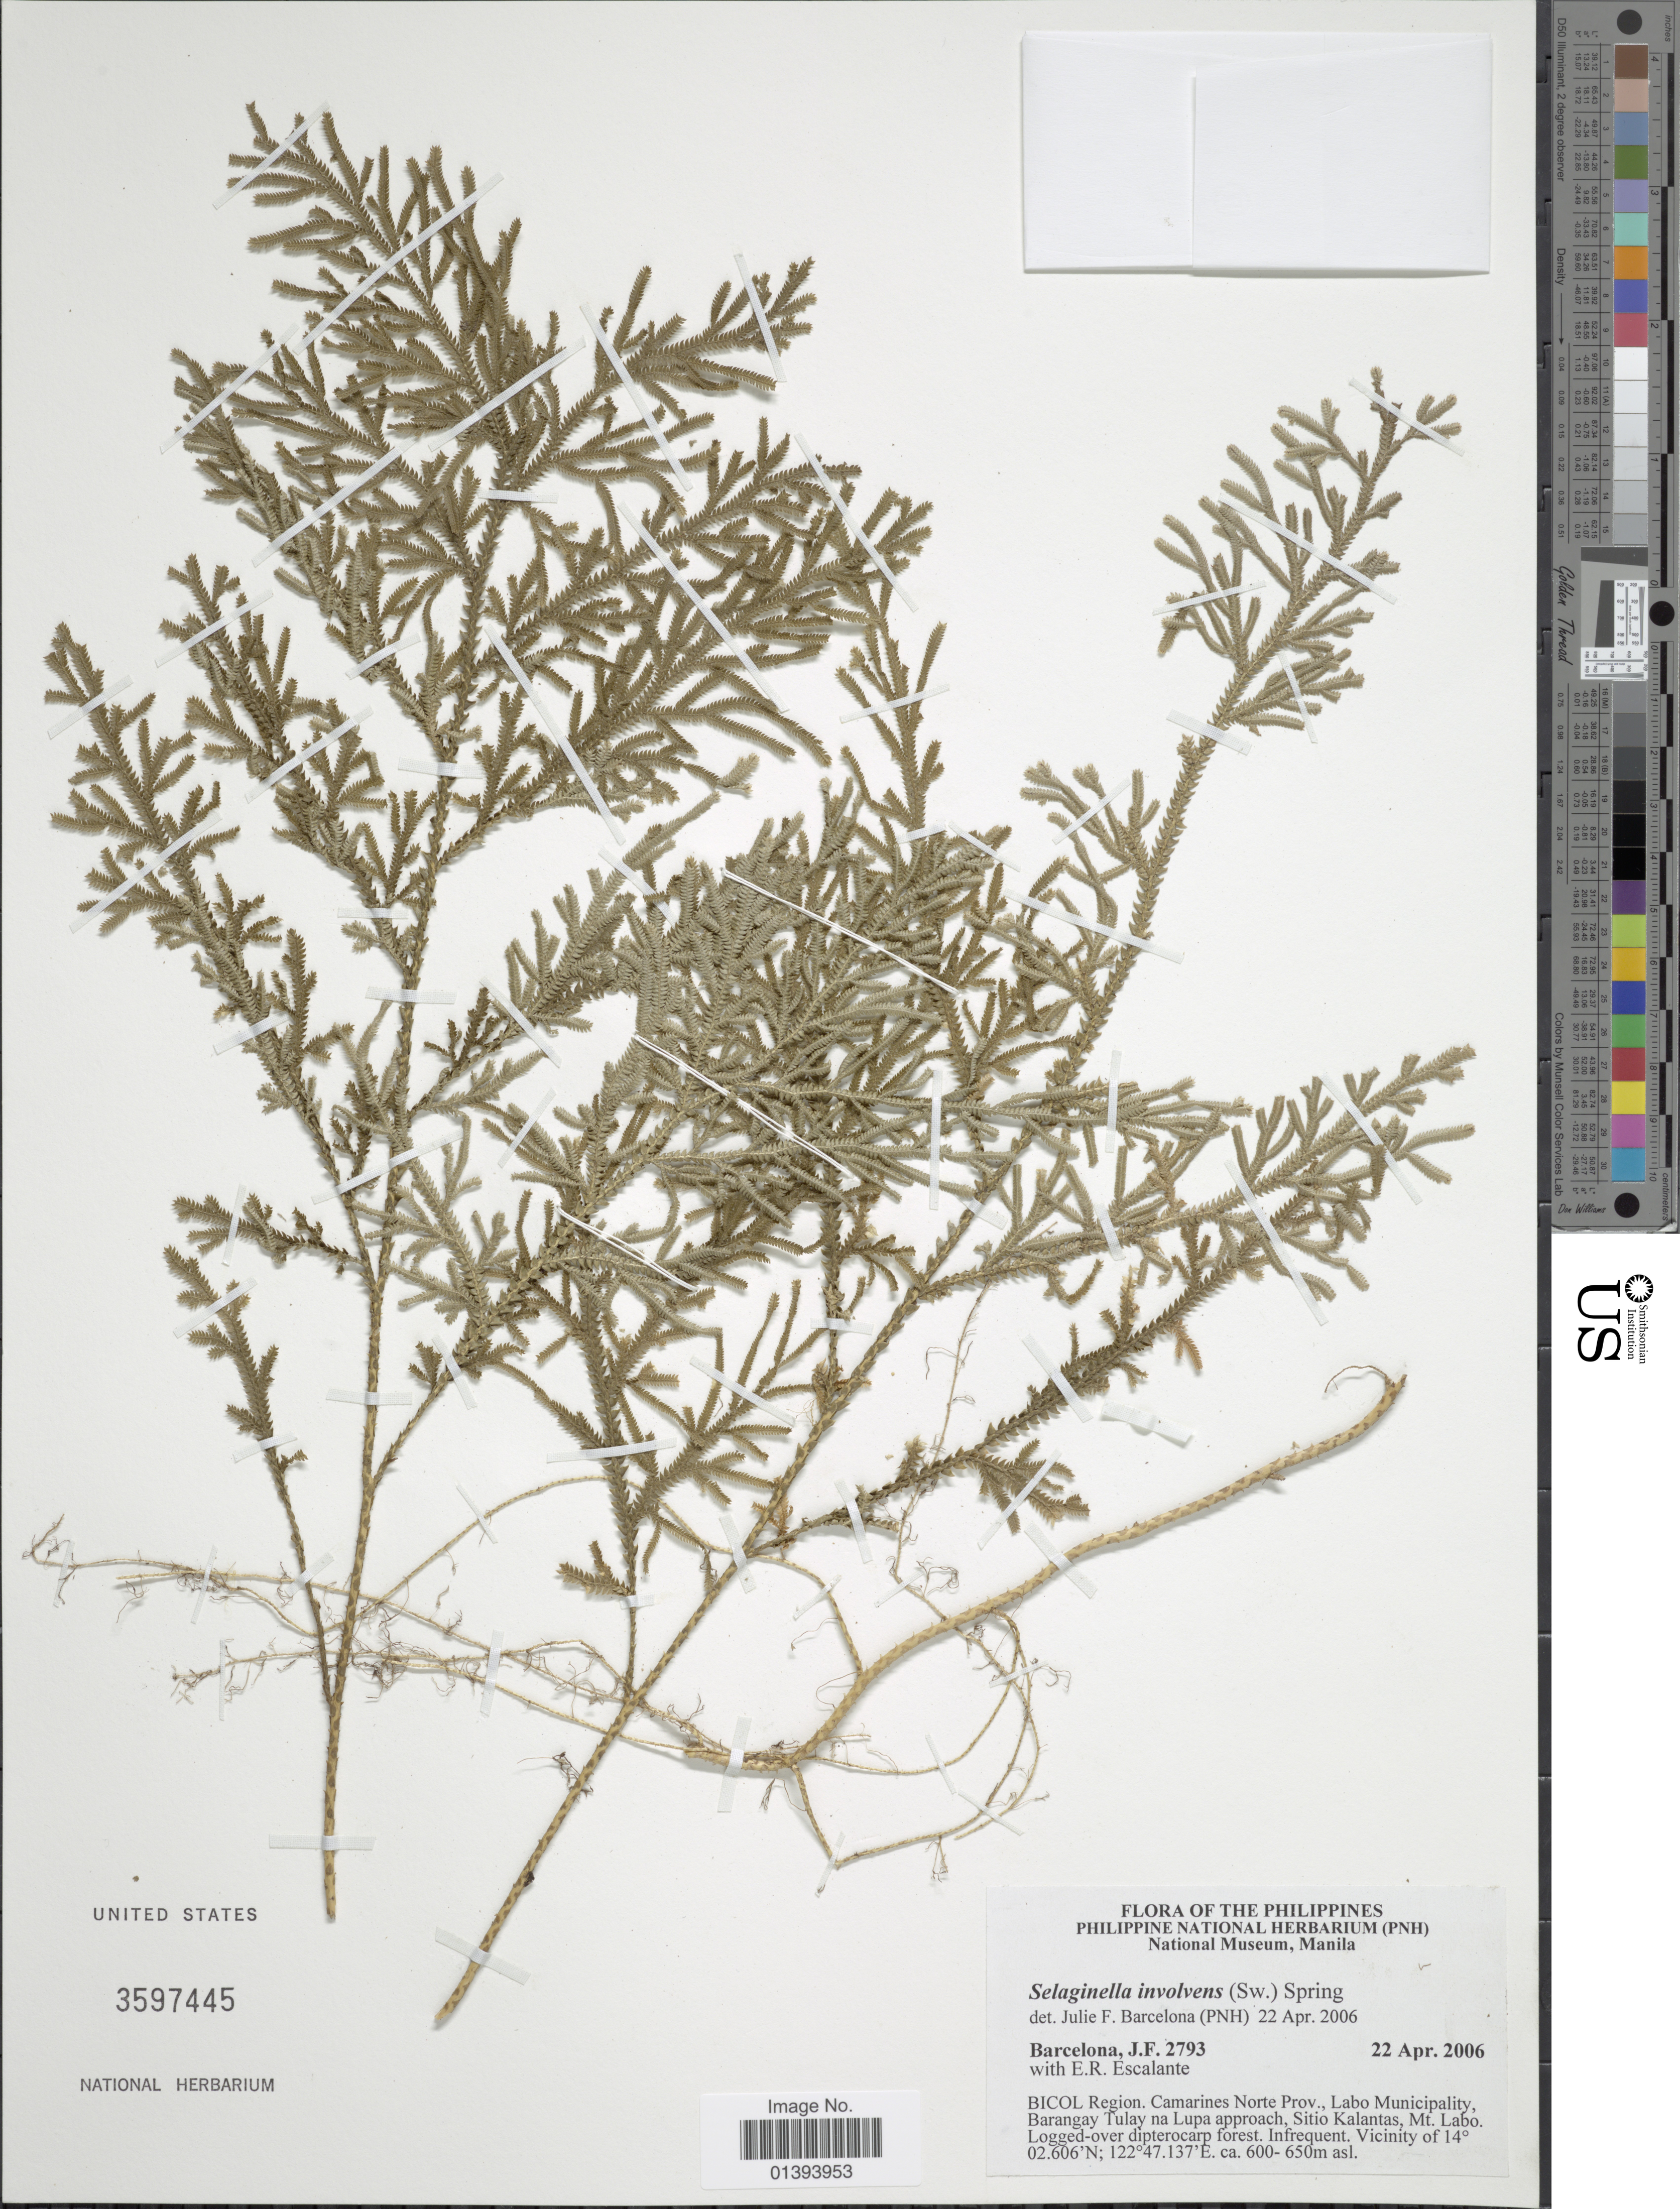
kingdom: Plantae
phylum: Tracheophyta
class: Lycopodiopsida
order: Selaginellales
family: Selaginellaceae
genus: Selaginella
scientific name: Selaginella involvens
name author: (Sw.) Spring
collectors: J. F. Barcelona & E. Escalante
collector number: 2793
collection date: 2006-04-22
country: Philippines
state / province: Bicol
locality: Bicol Region, Camarines Norte Prov., Labo Municipality, Barangay tulay na Lupa approach Sitio Kalantas, Mt. Labo, logged over dipterocarp forest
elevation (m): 600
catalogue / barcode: US 3597445